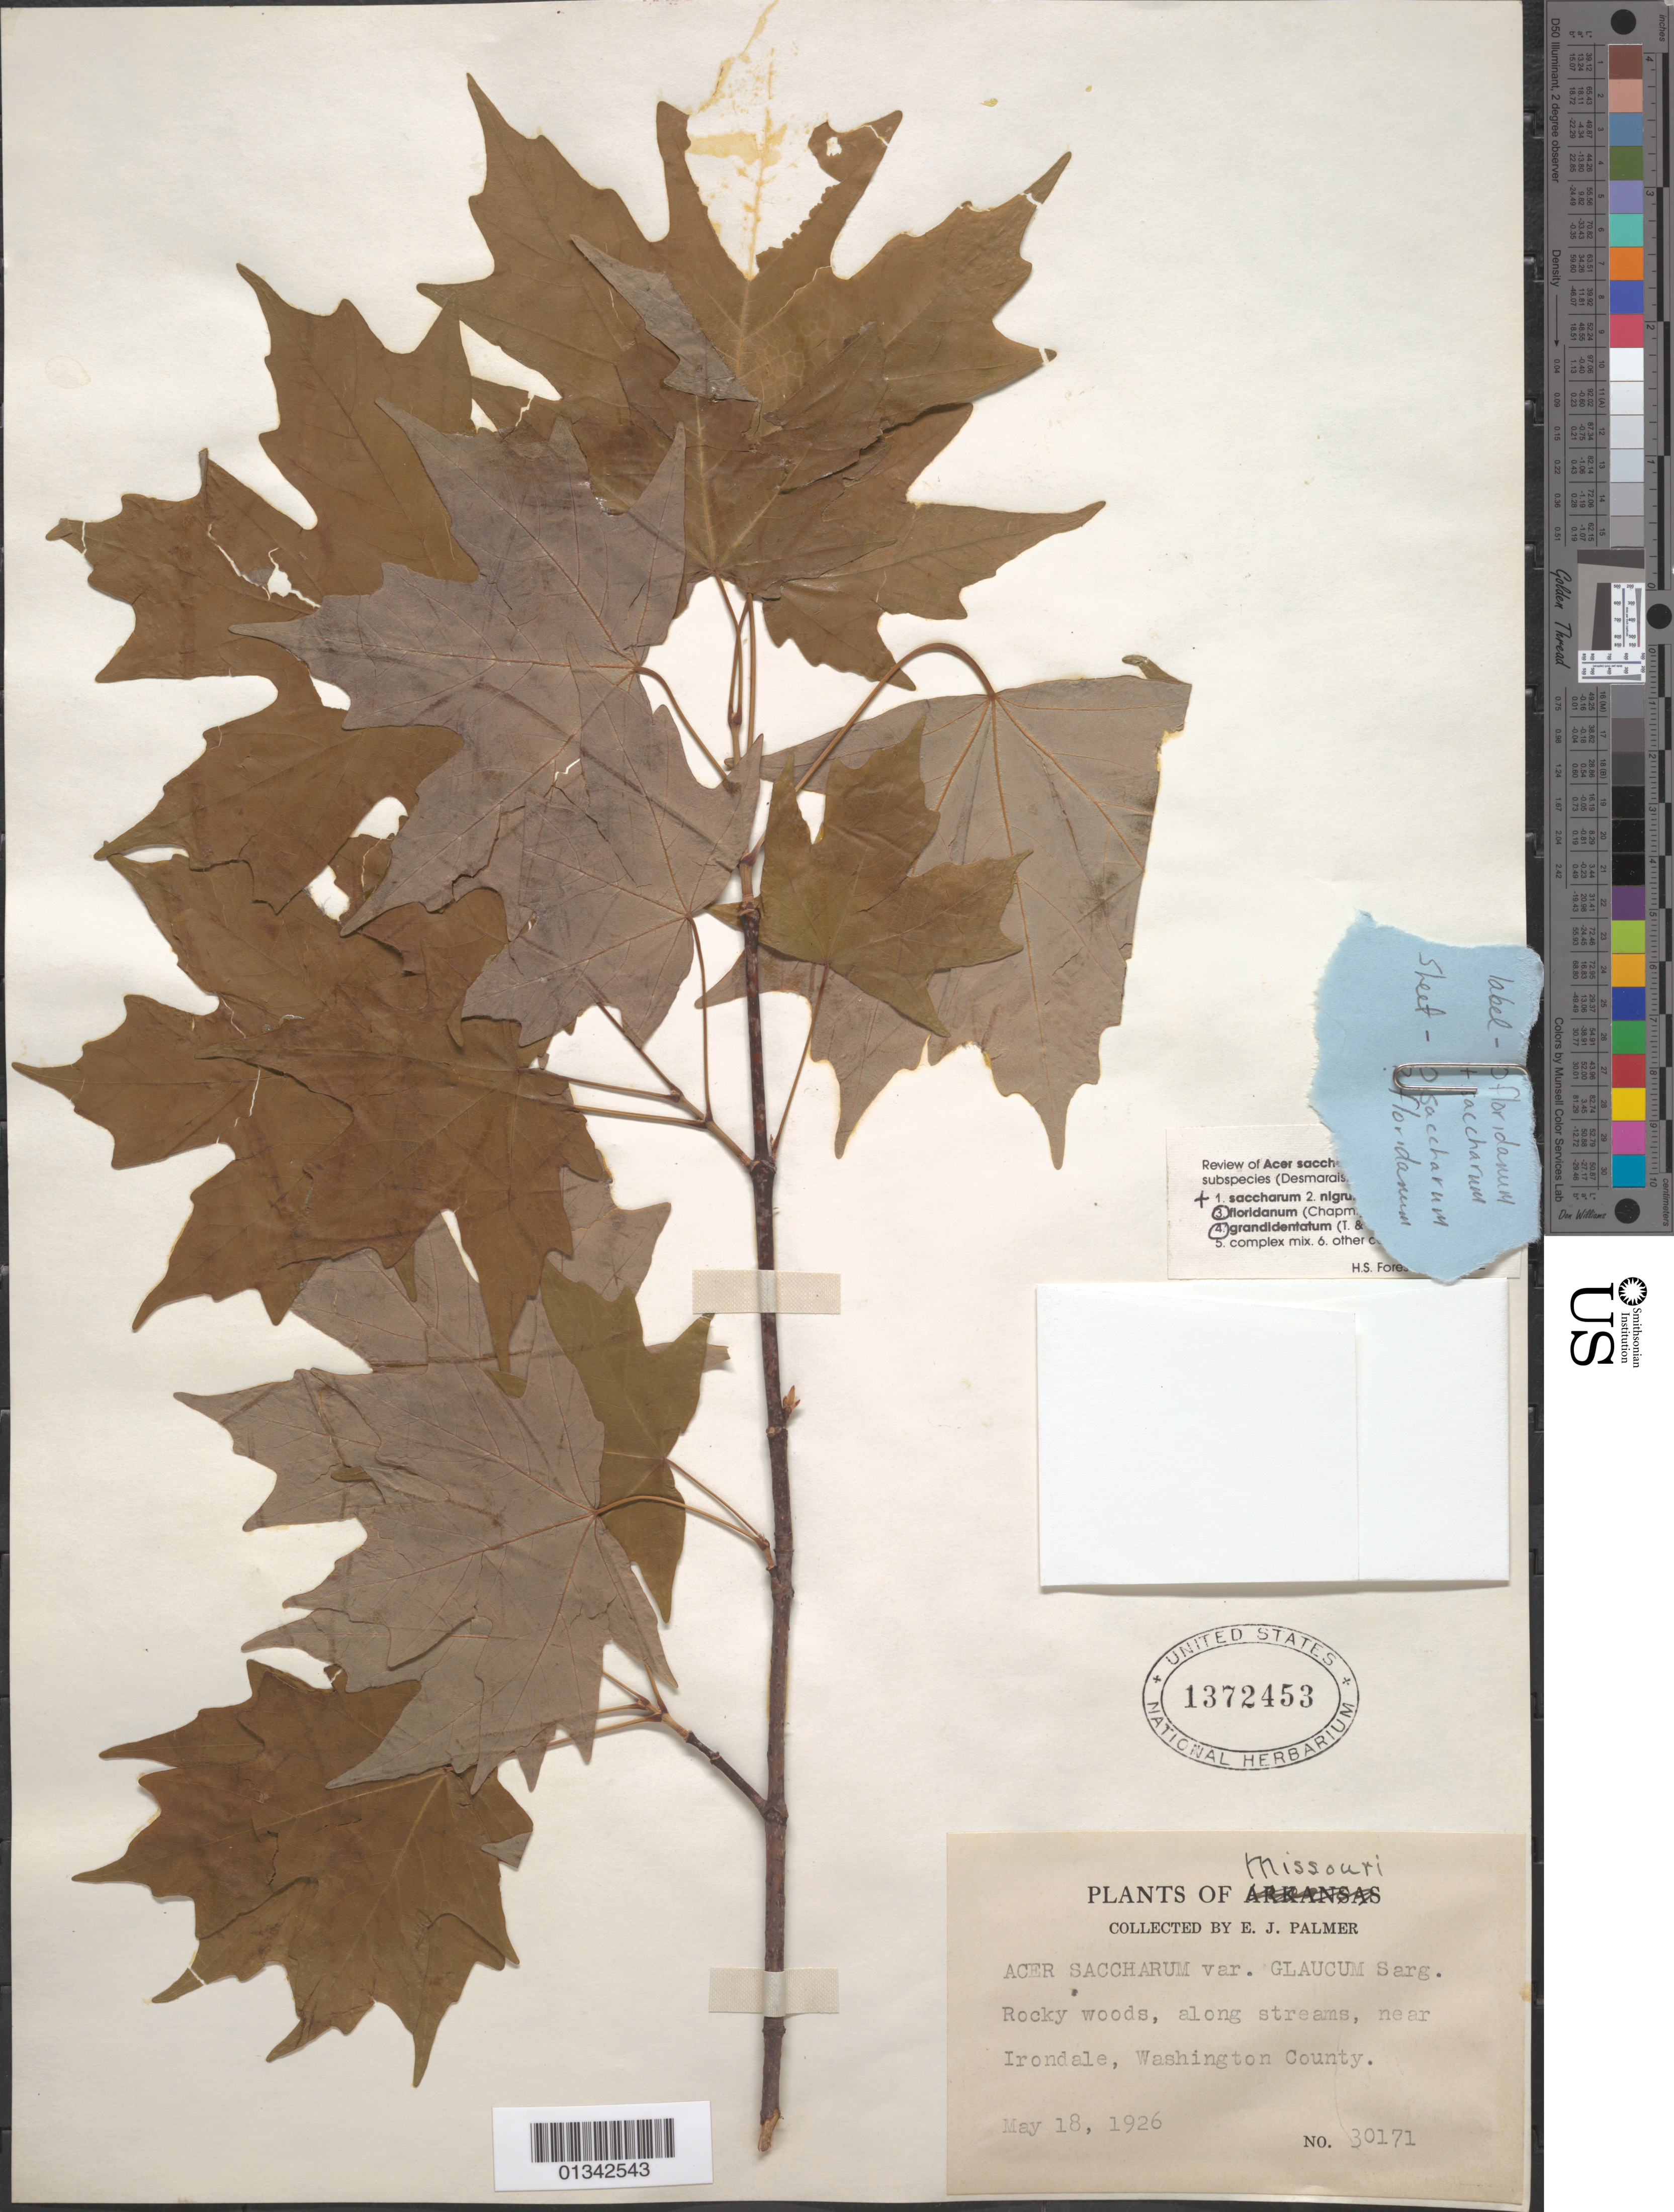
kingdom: Plantae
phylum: Tracheophyta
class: Magnoliopsida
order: Sapindales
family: Sapindaceae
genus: Acer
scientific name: Acer saccharum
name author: Marshall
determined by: Forest, H. S.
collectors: E. J. Palmer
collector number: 30171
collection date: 1926-05-18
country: United States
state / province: Missouri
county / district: Washington County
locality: Irondale, near; Washington County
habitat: Rocky woods, along streams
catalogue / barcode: US 1372453